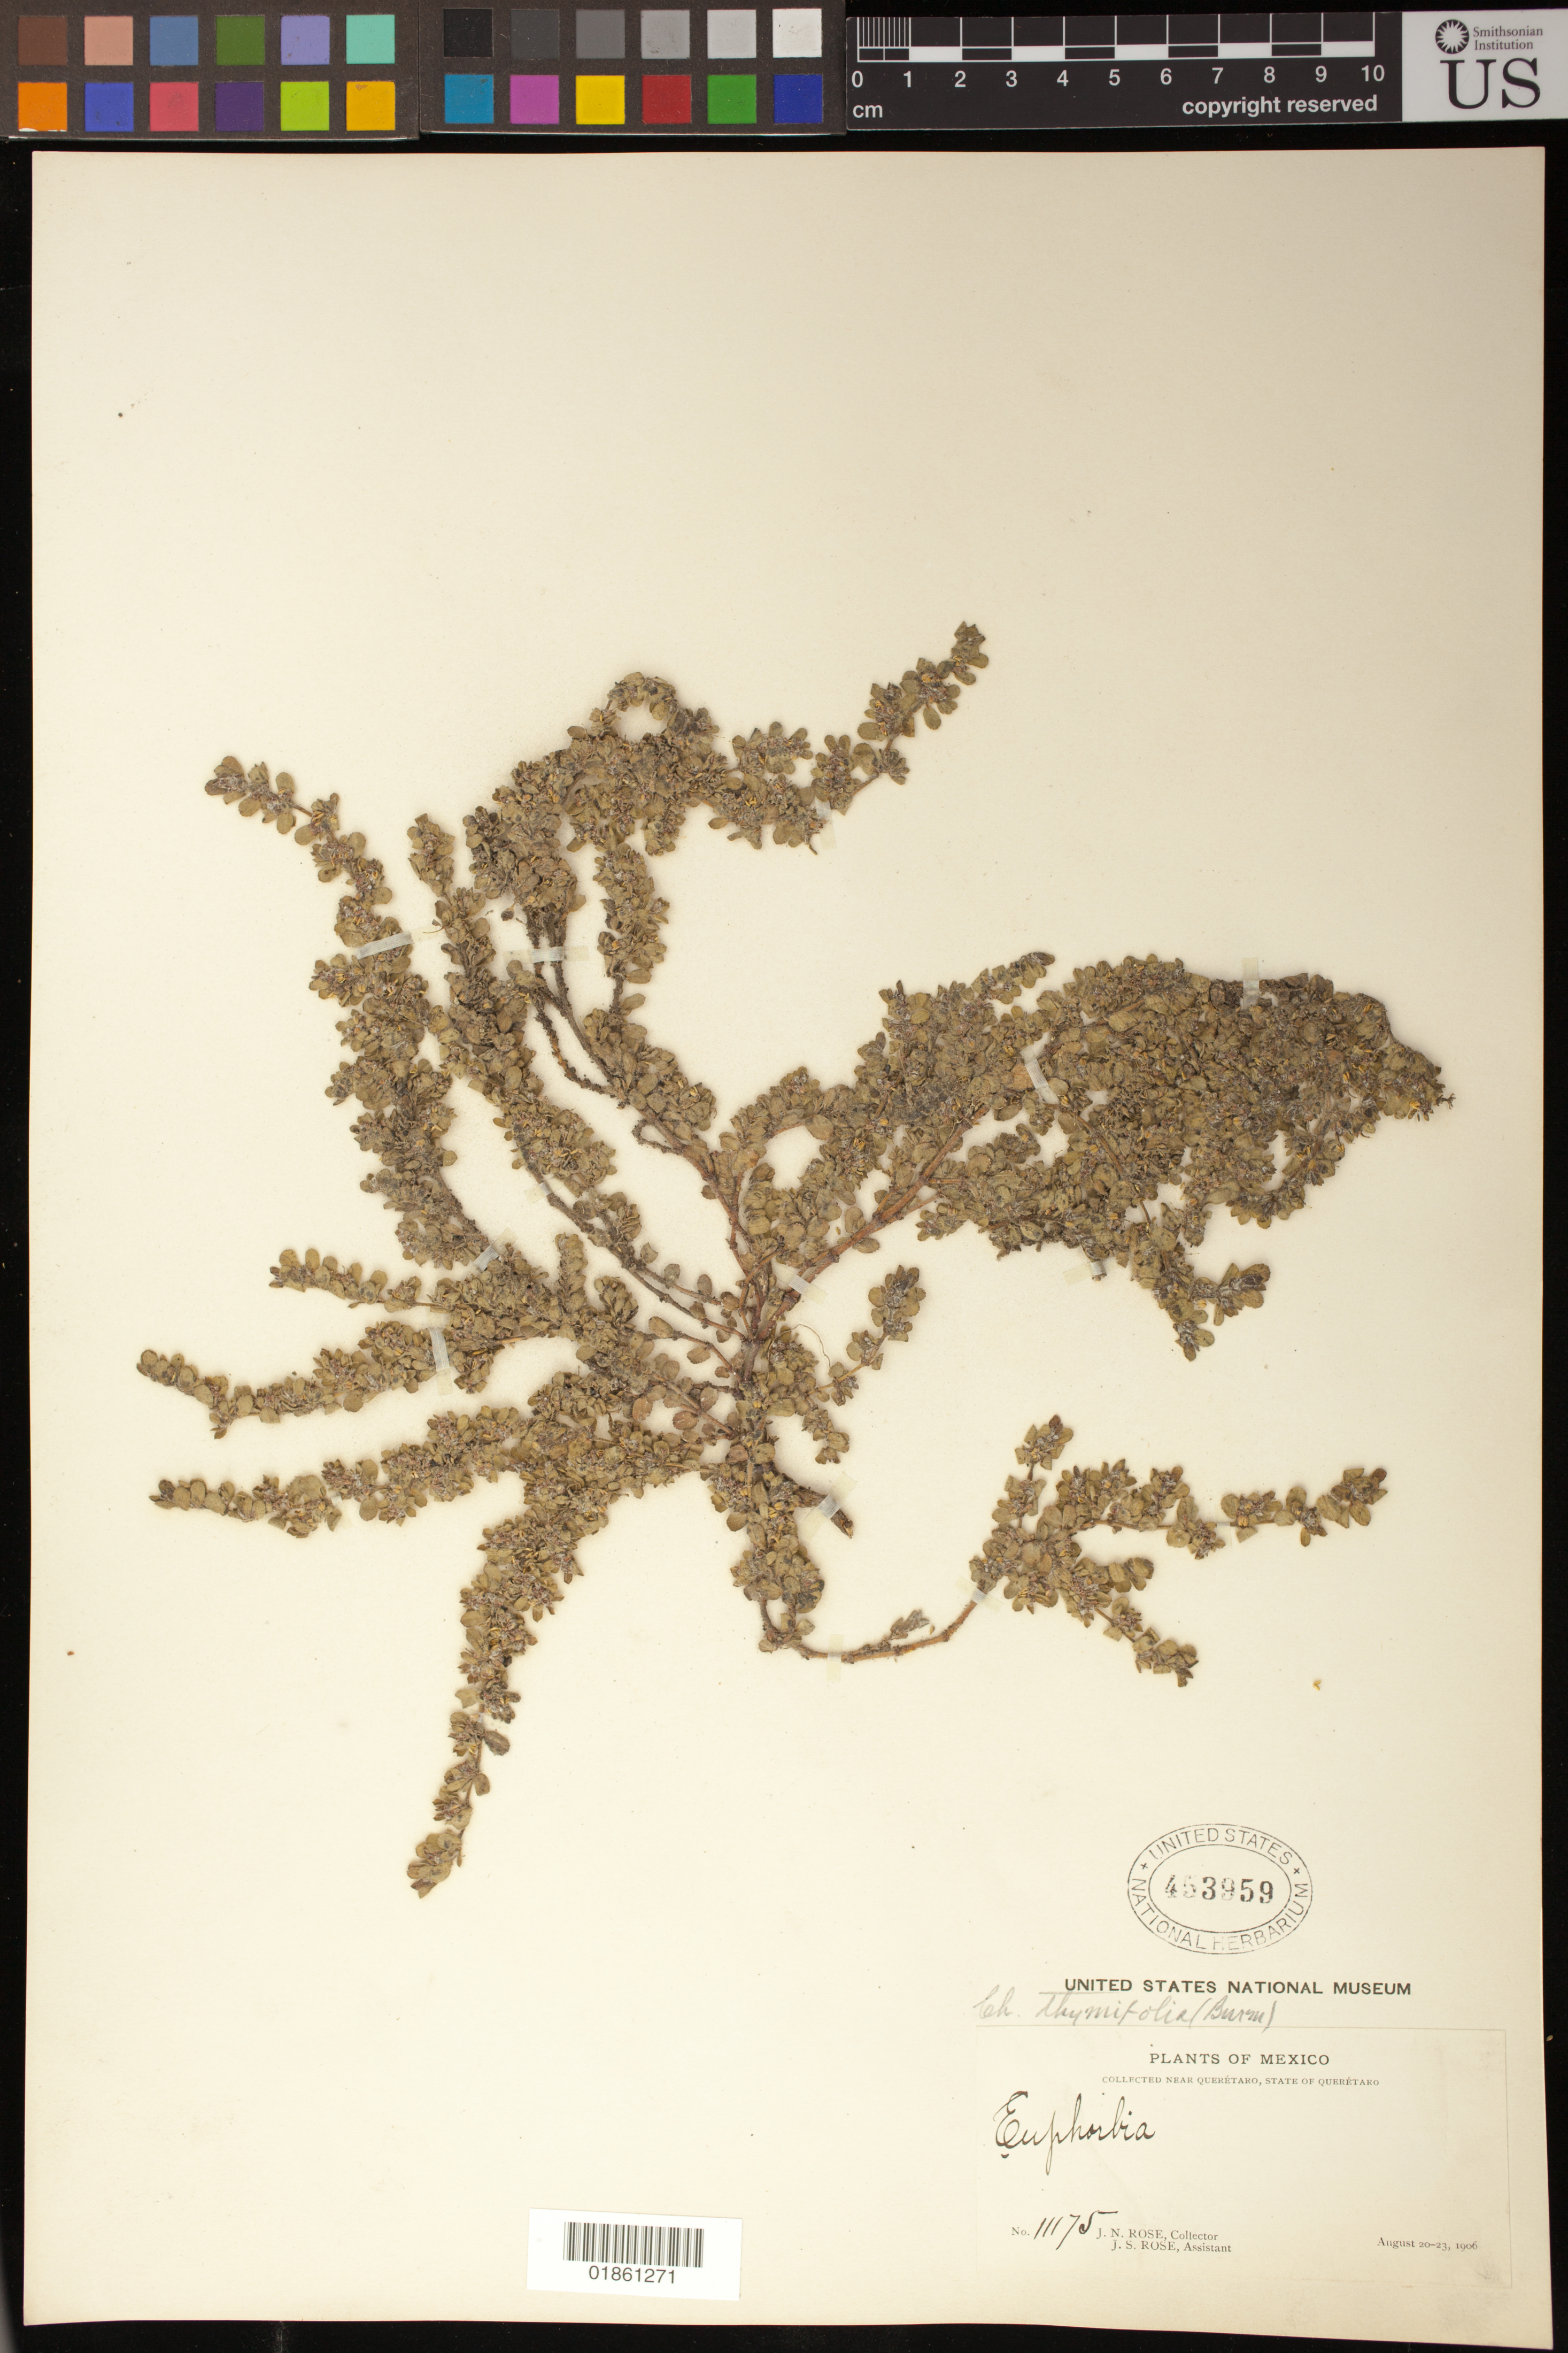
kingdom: Plantae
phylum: Tracheophyta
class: Magnoliopsida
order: Malpighiales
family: Euphorbiaceae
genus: Euphorbia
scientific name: Euphorbia sp.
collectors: J. N. Rose & J. S. Rose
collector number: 11175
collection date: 1906-08-20/1906-08-23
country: Mexico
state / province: Querétaro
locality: Near Querétaro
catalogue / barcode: US 453959